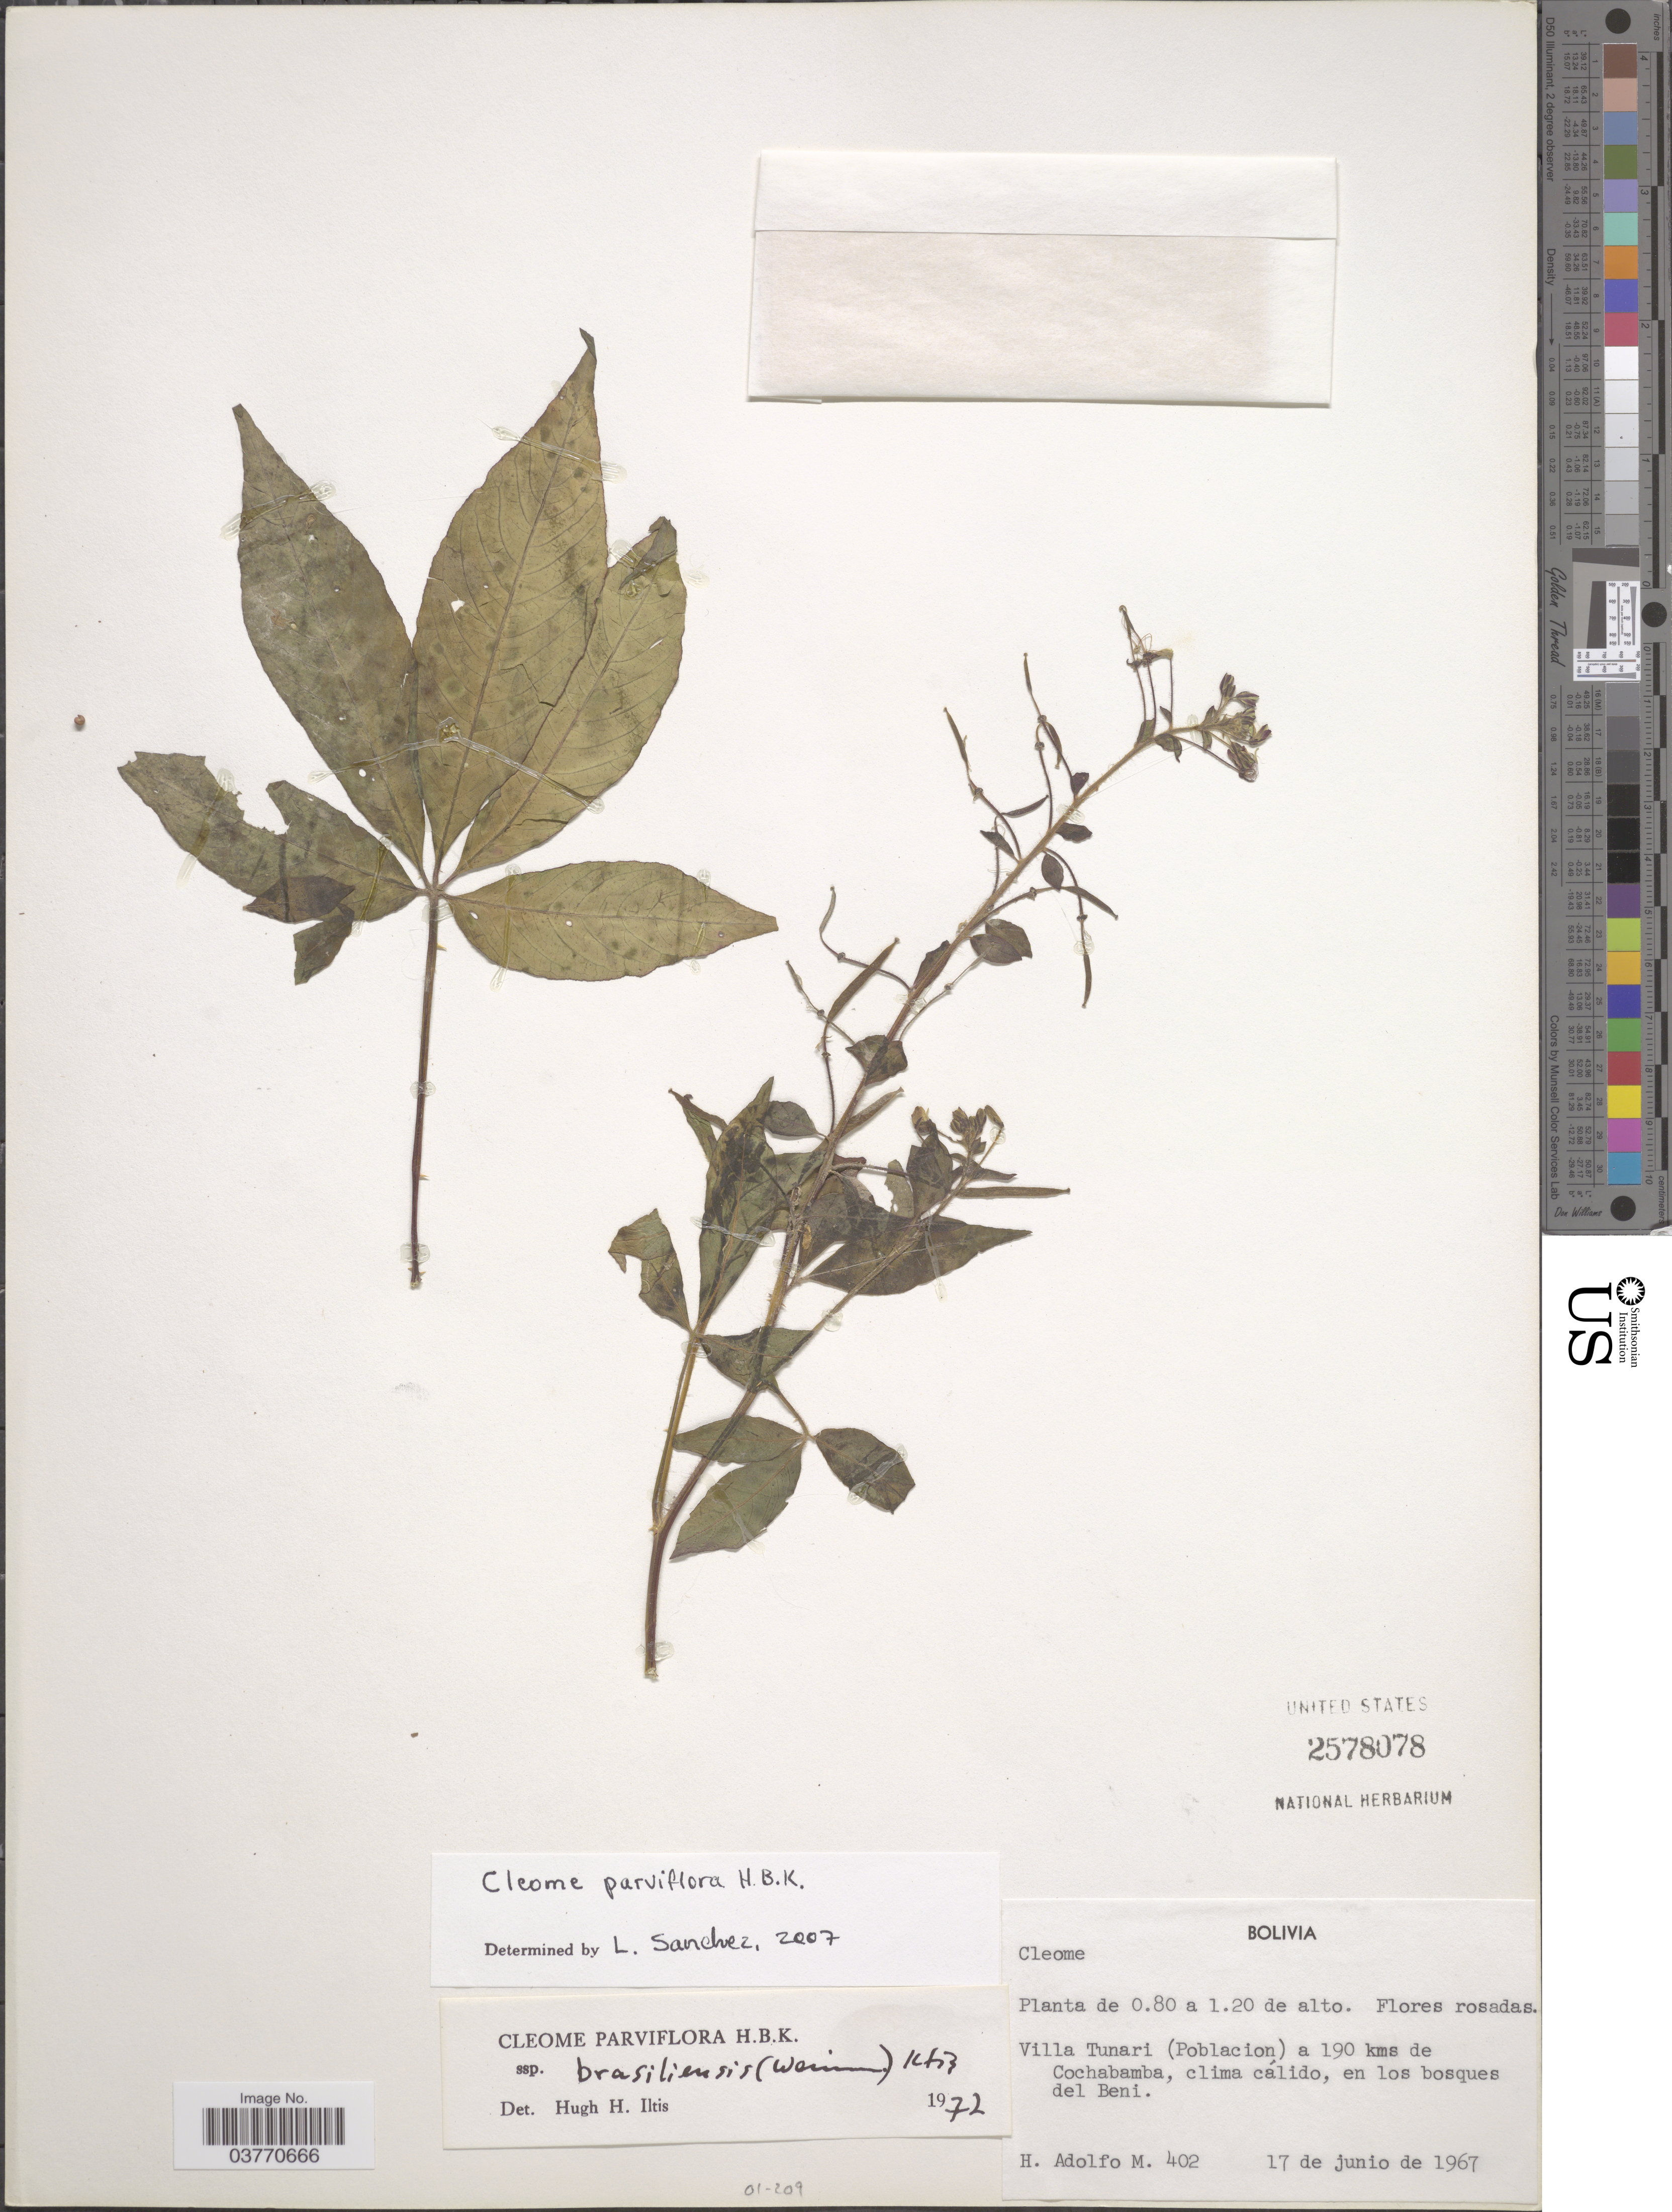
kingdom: Plantae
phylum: Tracheophyta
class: Magnoliopsida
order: Brassicales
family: Cleomaceae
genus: Tarenaya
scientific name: Tarenaya parviflora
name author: (Kunth) Iltis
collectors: H. Adolfo M.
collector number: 402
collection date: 1967-06-17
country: Bolivia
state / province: Cochabamba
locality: Villa Tunari (Poblacion) a 190 kms de Cochabamba, clima cálido, en los bosques del Beni.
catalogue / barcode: US 2578078